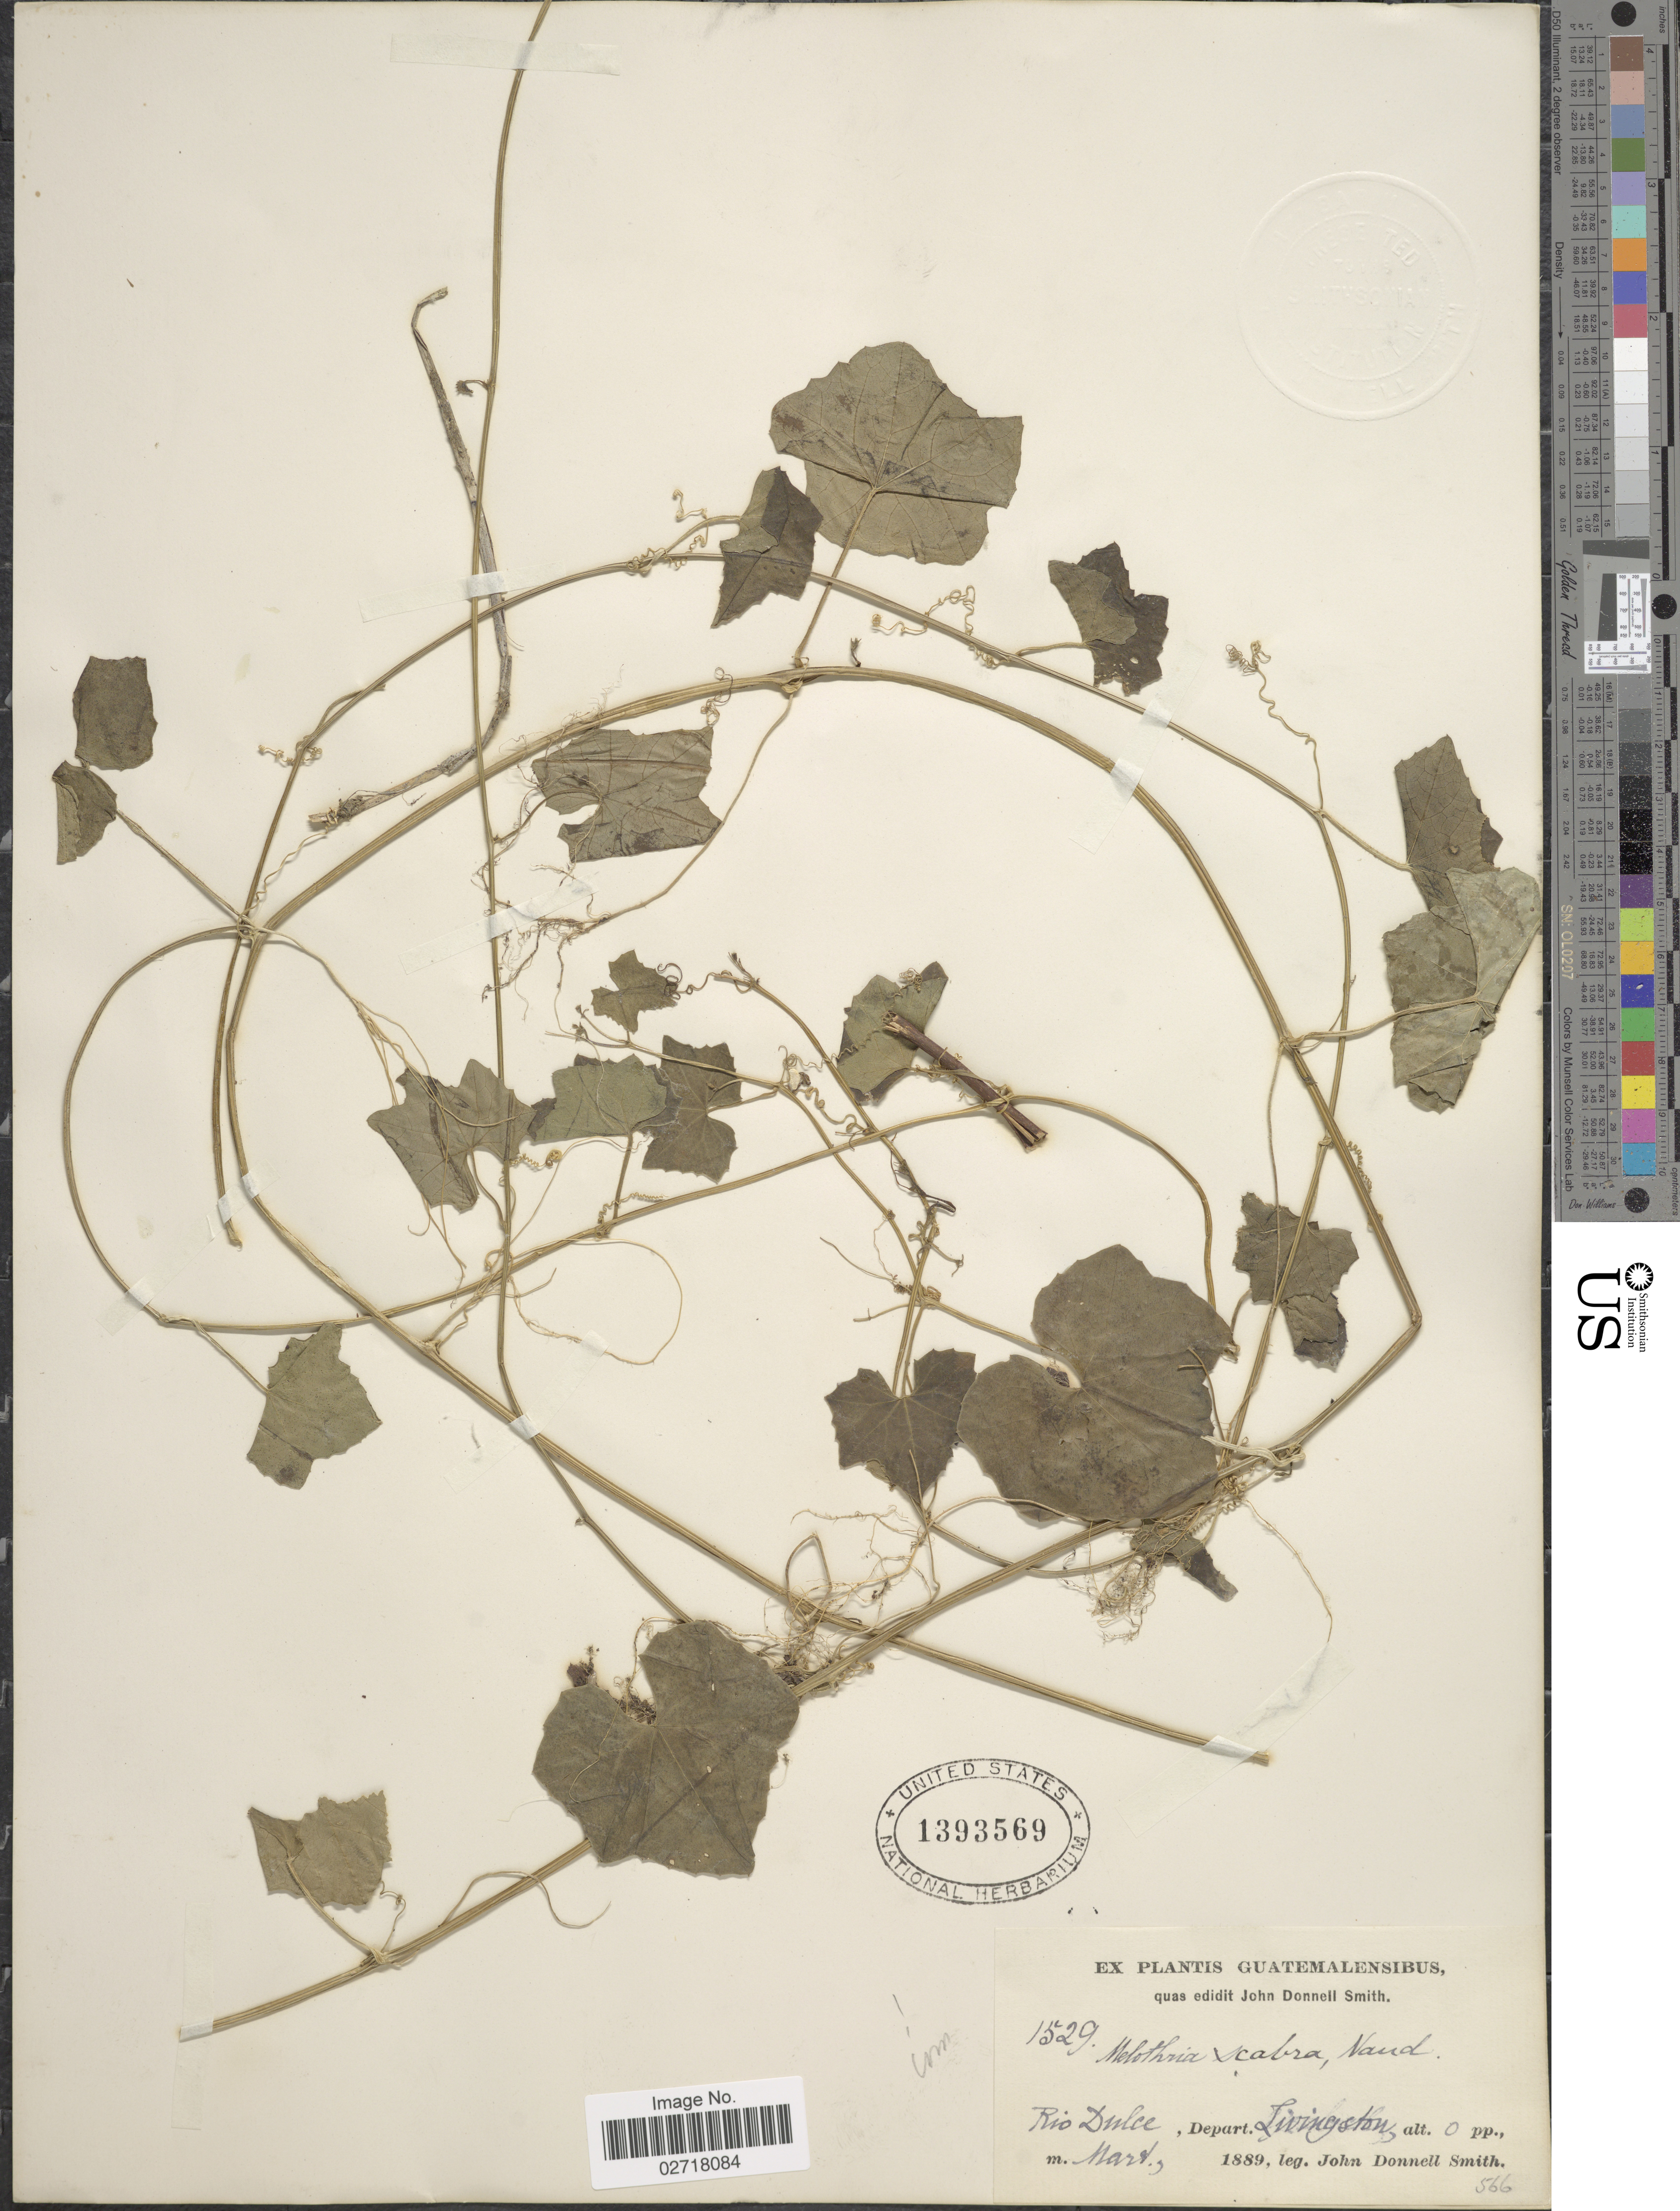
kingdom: Plantae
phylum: Tracheophyta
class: Magnoliopsida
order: Cucurbitales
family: Cucurbitaceae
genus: Melothria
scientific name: Melothria scabra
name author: Naudin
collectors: J. Donnell Smith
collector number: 1529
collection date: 1889-03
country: Guatemala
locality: Rio Dulce, Depart. Livingston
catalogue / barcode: US 1393569